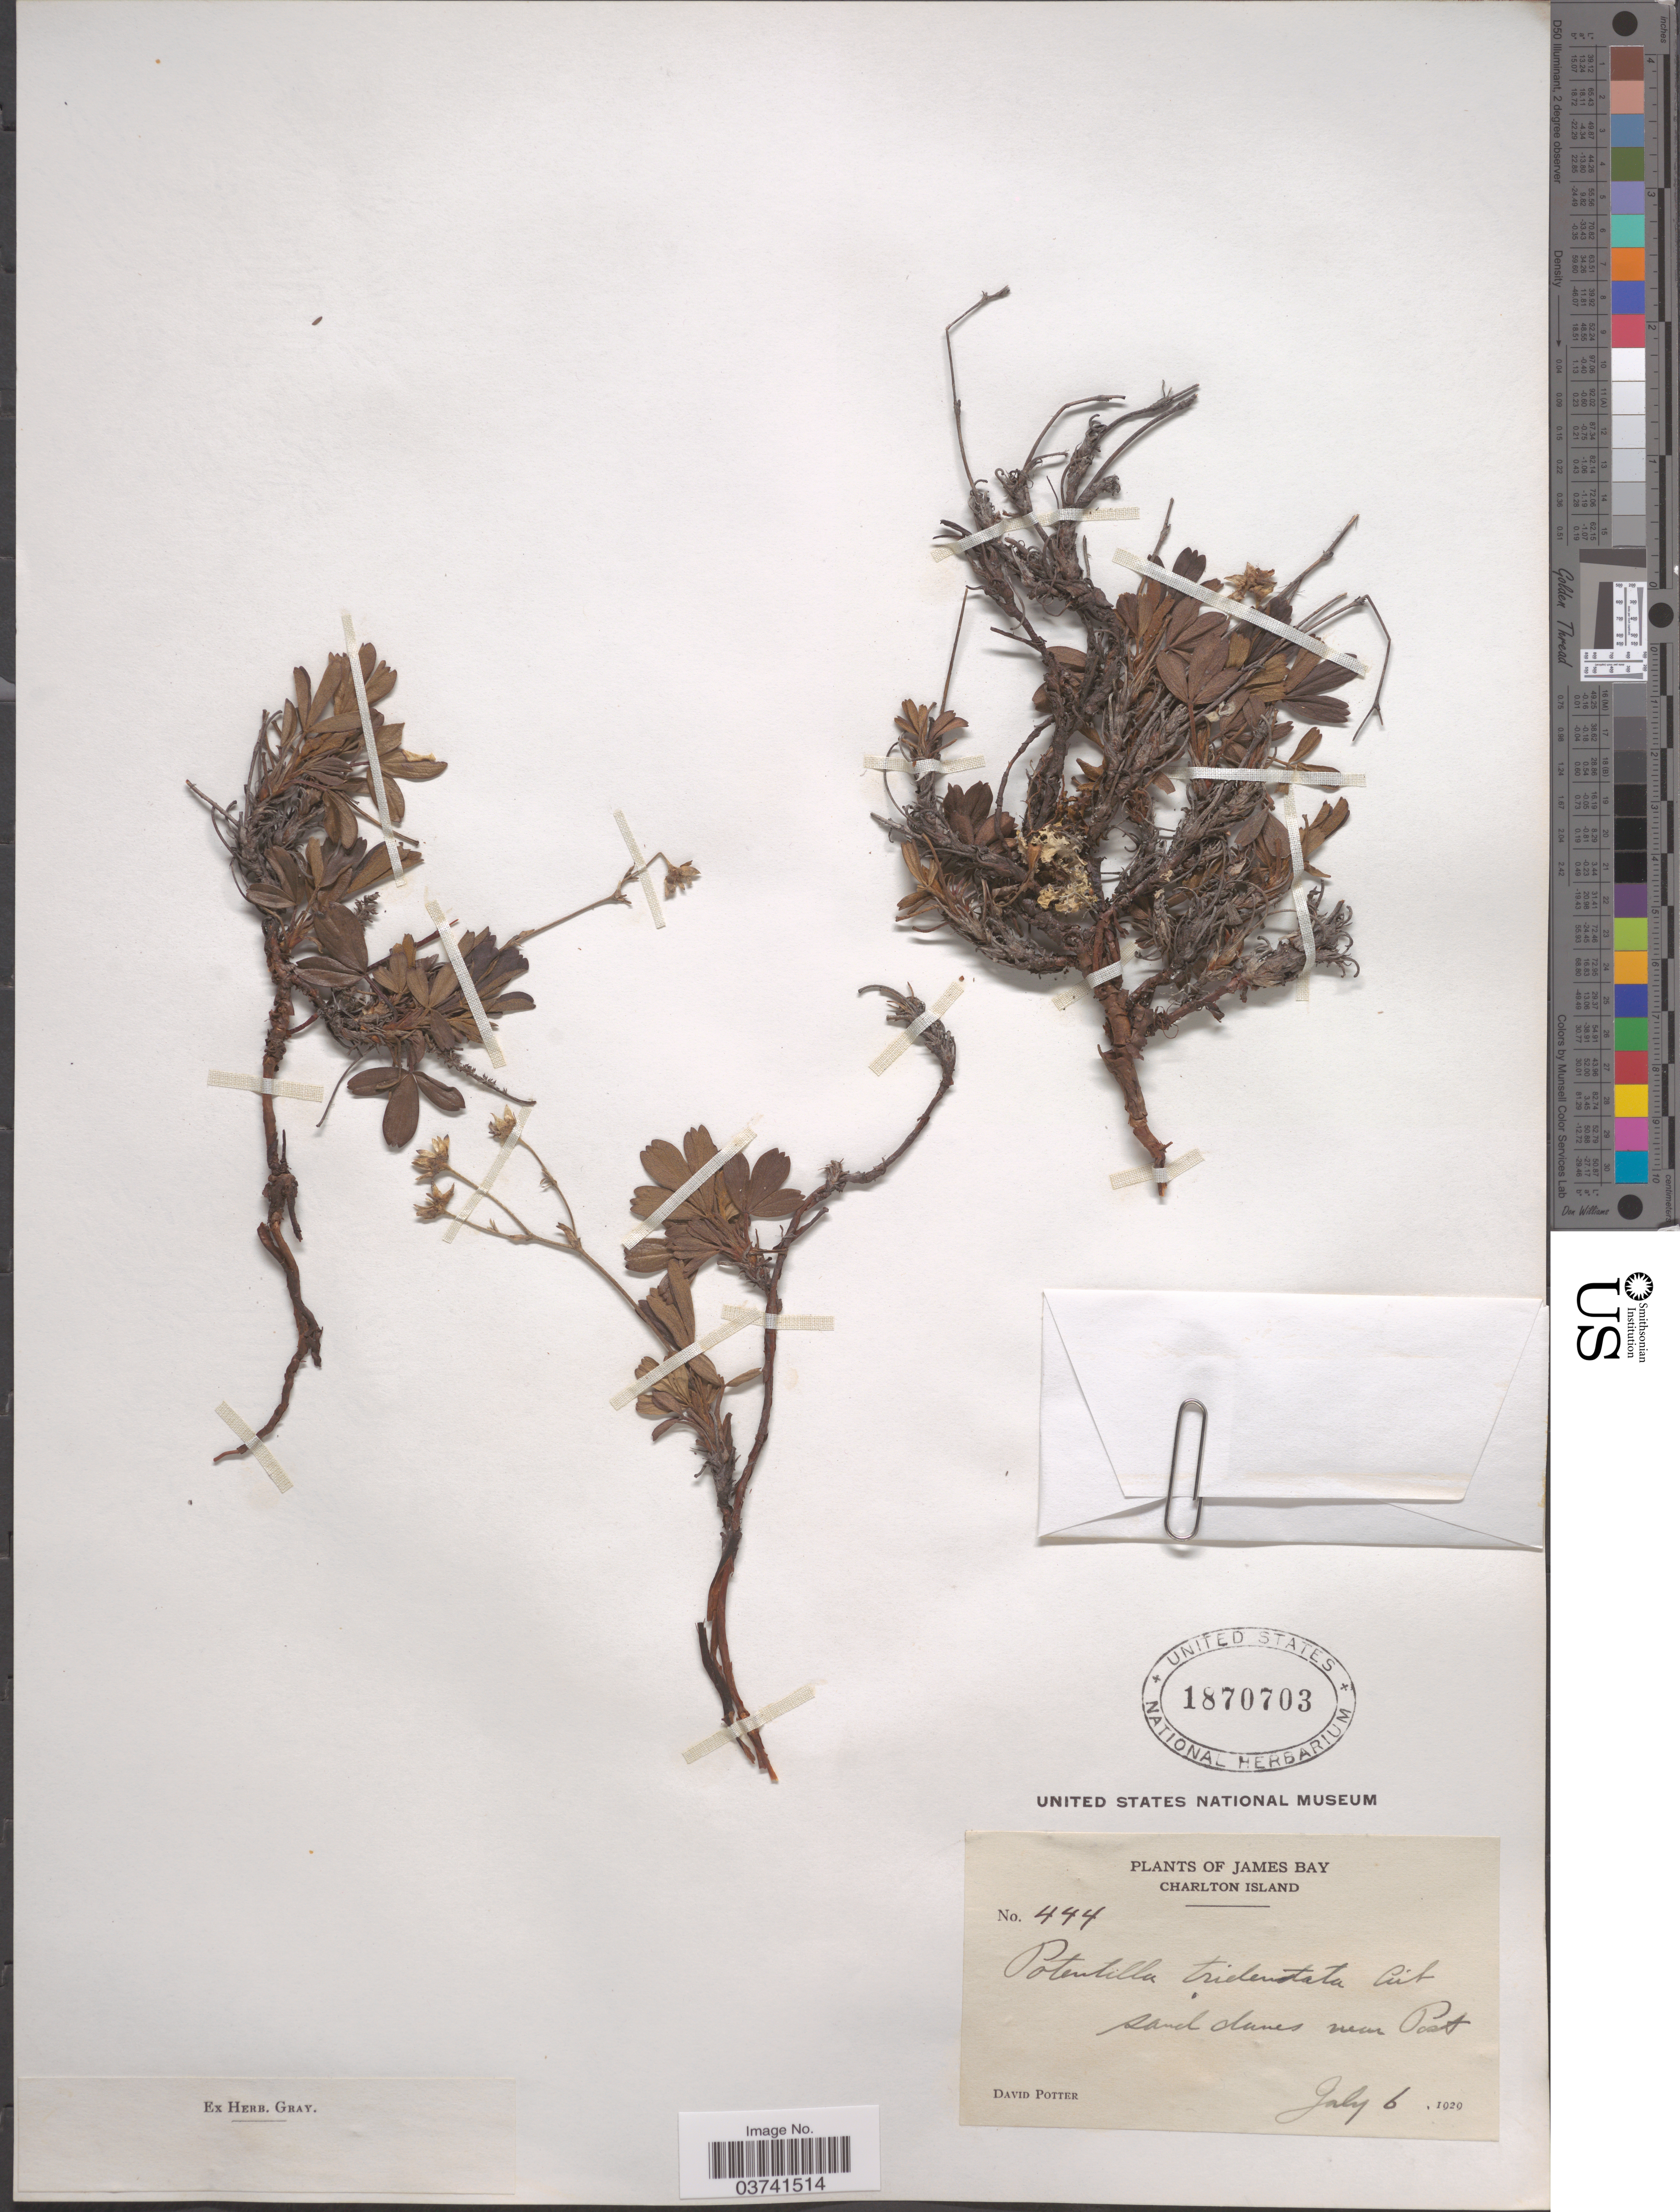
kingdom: Plantae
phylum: Tracheophyta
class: Magnoliopsida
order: Rosales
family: Rosaceae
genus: Potentilla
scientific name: Potentilla tridentata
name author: Aiton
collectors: D. Potter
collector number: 444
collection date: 1929-07-06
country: Canada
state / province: Nunavut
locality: James Bay. Charlton Island. Near Post.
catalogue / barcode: US 1870703